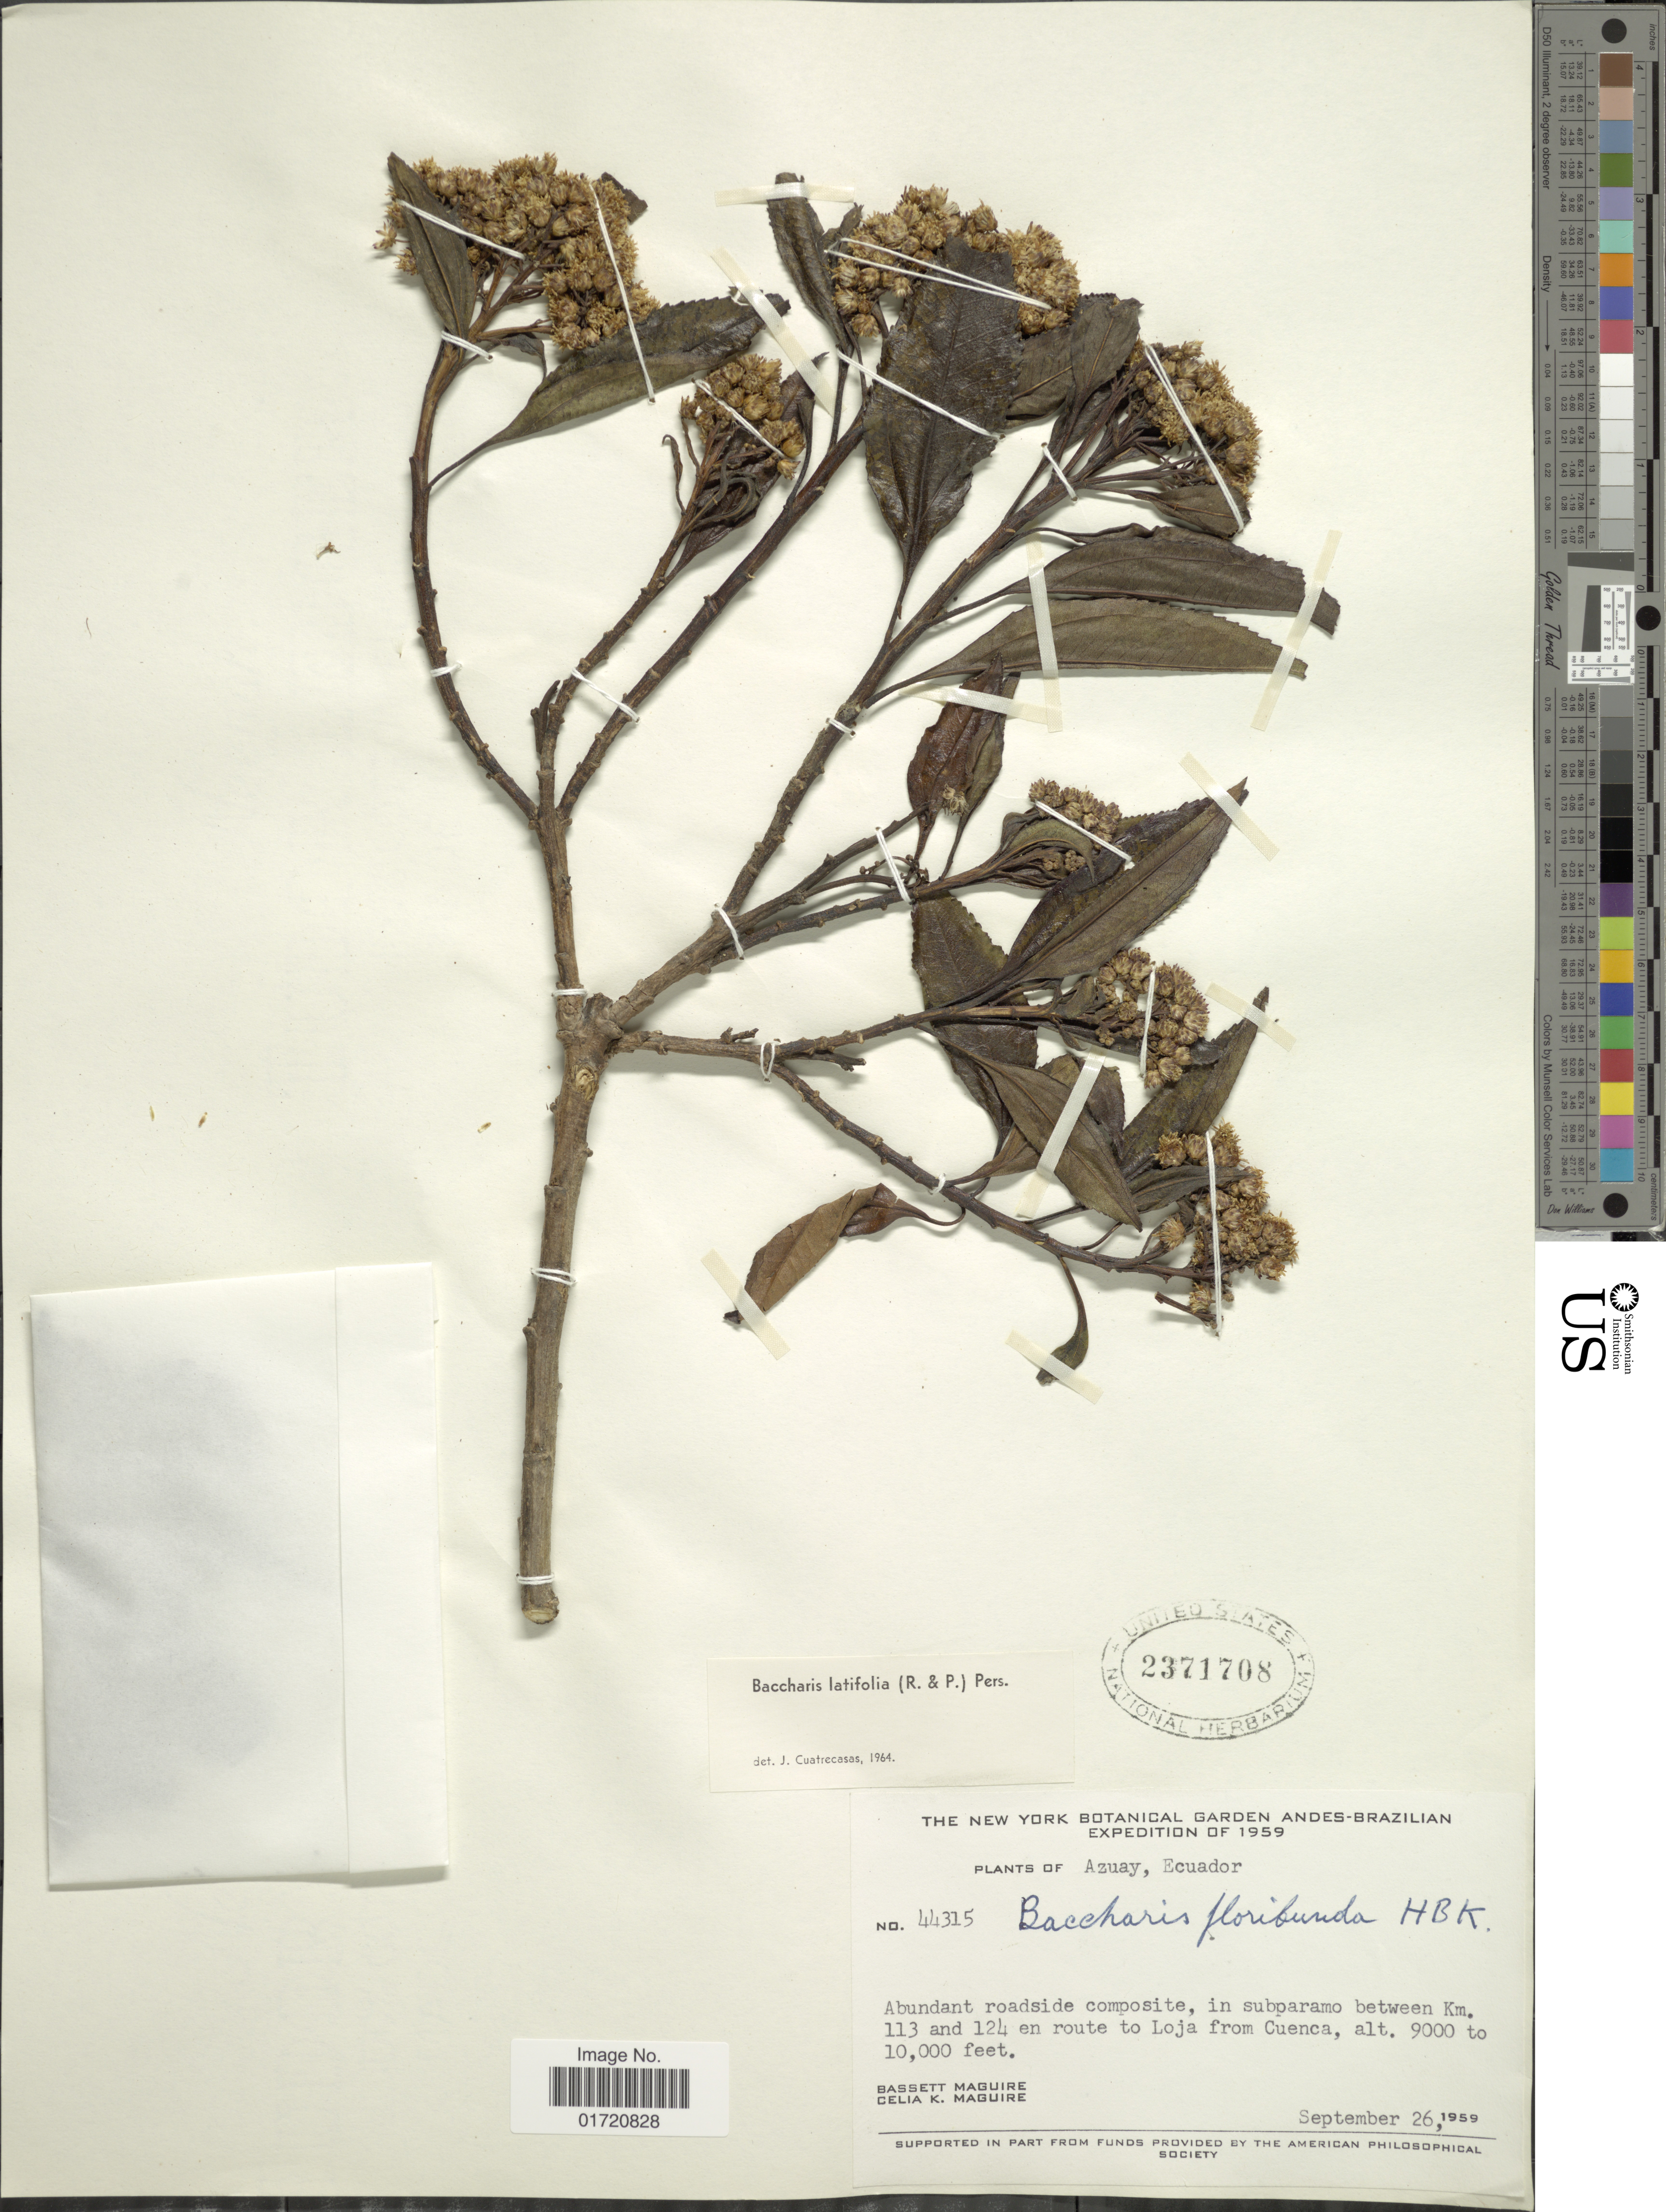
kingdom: Plantae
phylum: Tracheophyta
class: Magnoliopsida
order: Asterales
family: Asteraceae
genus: Baccharis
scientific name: Baccharis latifolia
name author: (Ruiz & Pav.) Pers.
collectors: B. Maguire & C. K. Maguire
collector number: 44315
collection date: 1959-09-26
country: Ecuador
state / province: Azuay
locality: Between Km. 113 and 124 en route to Loja from Cuenca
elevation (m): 2743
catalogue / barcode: US 2371708